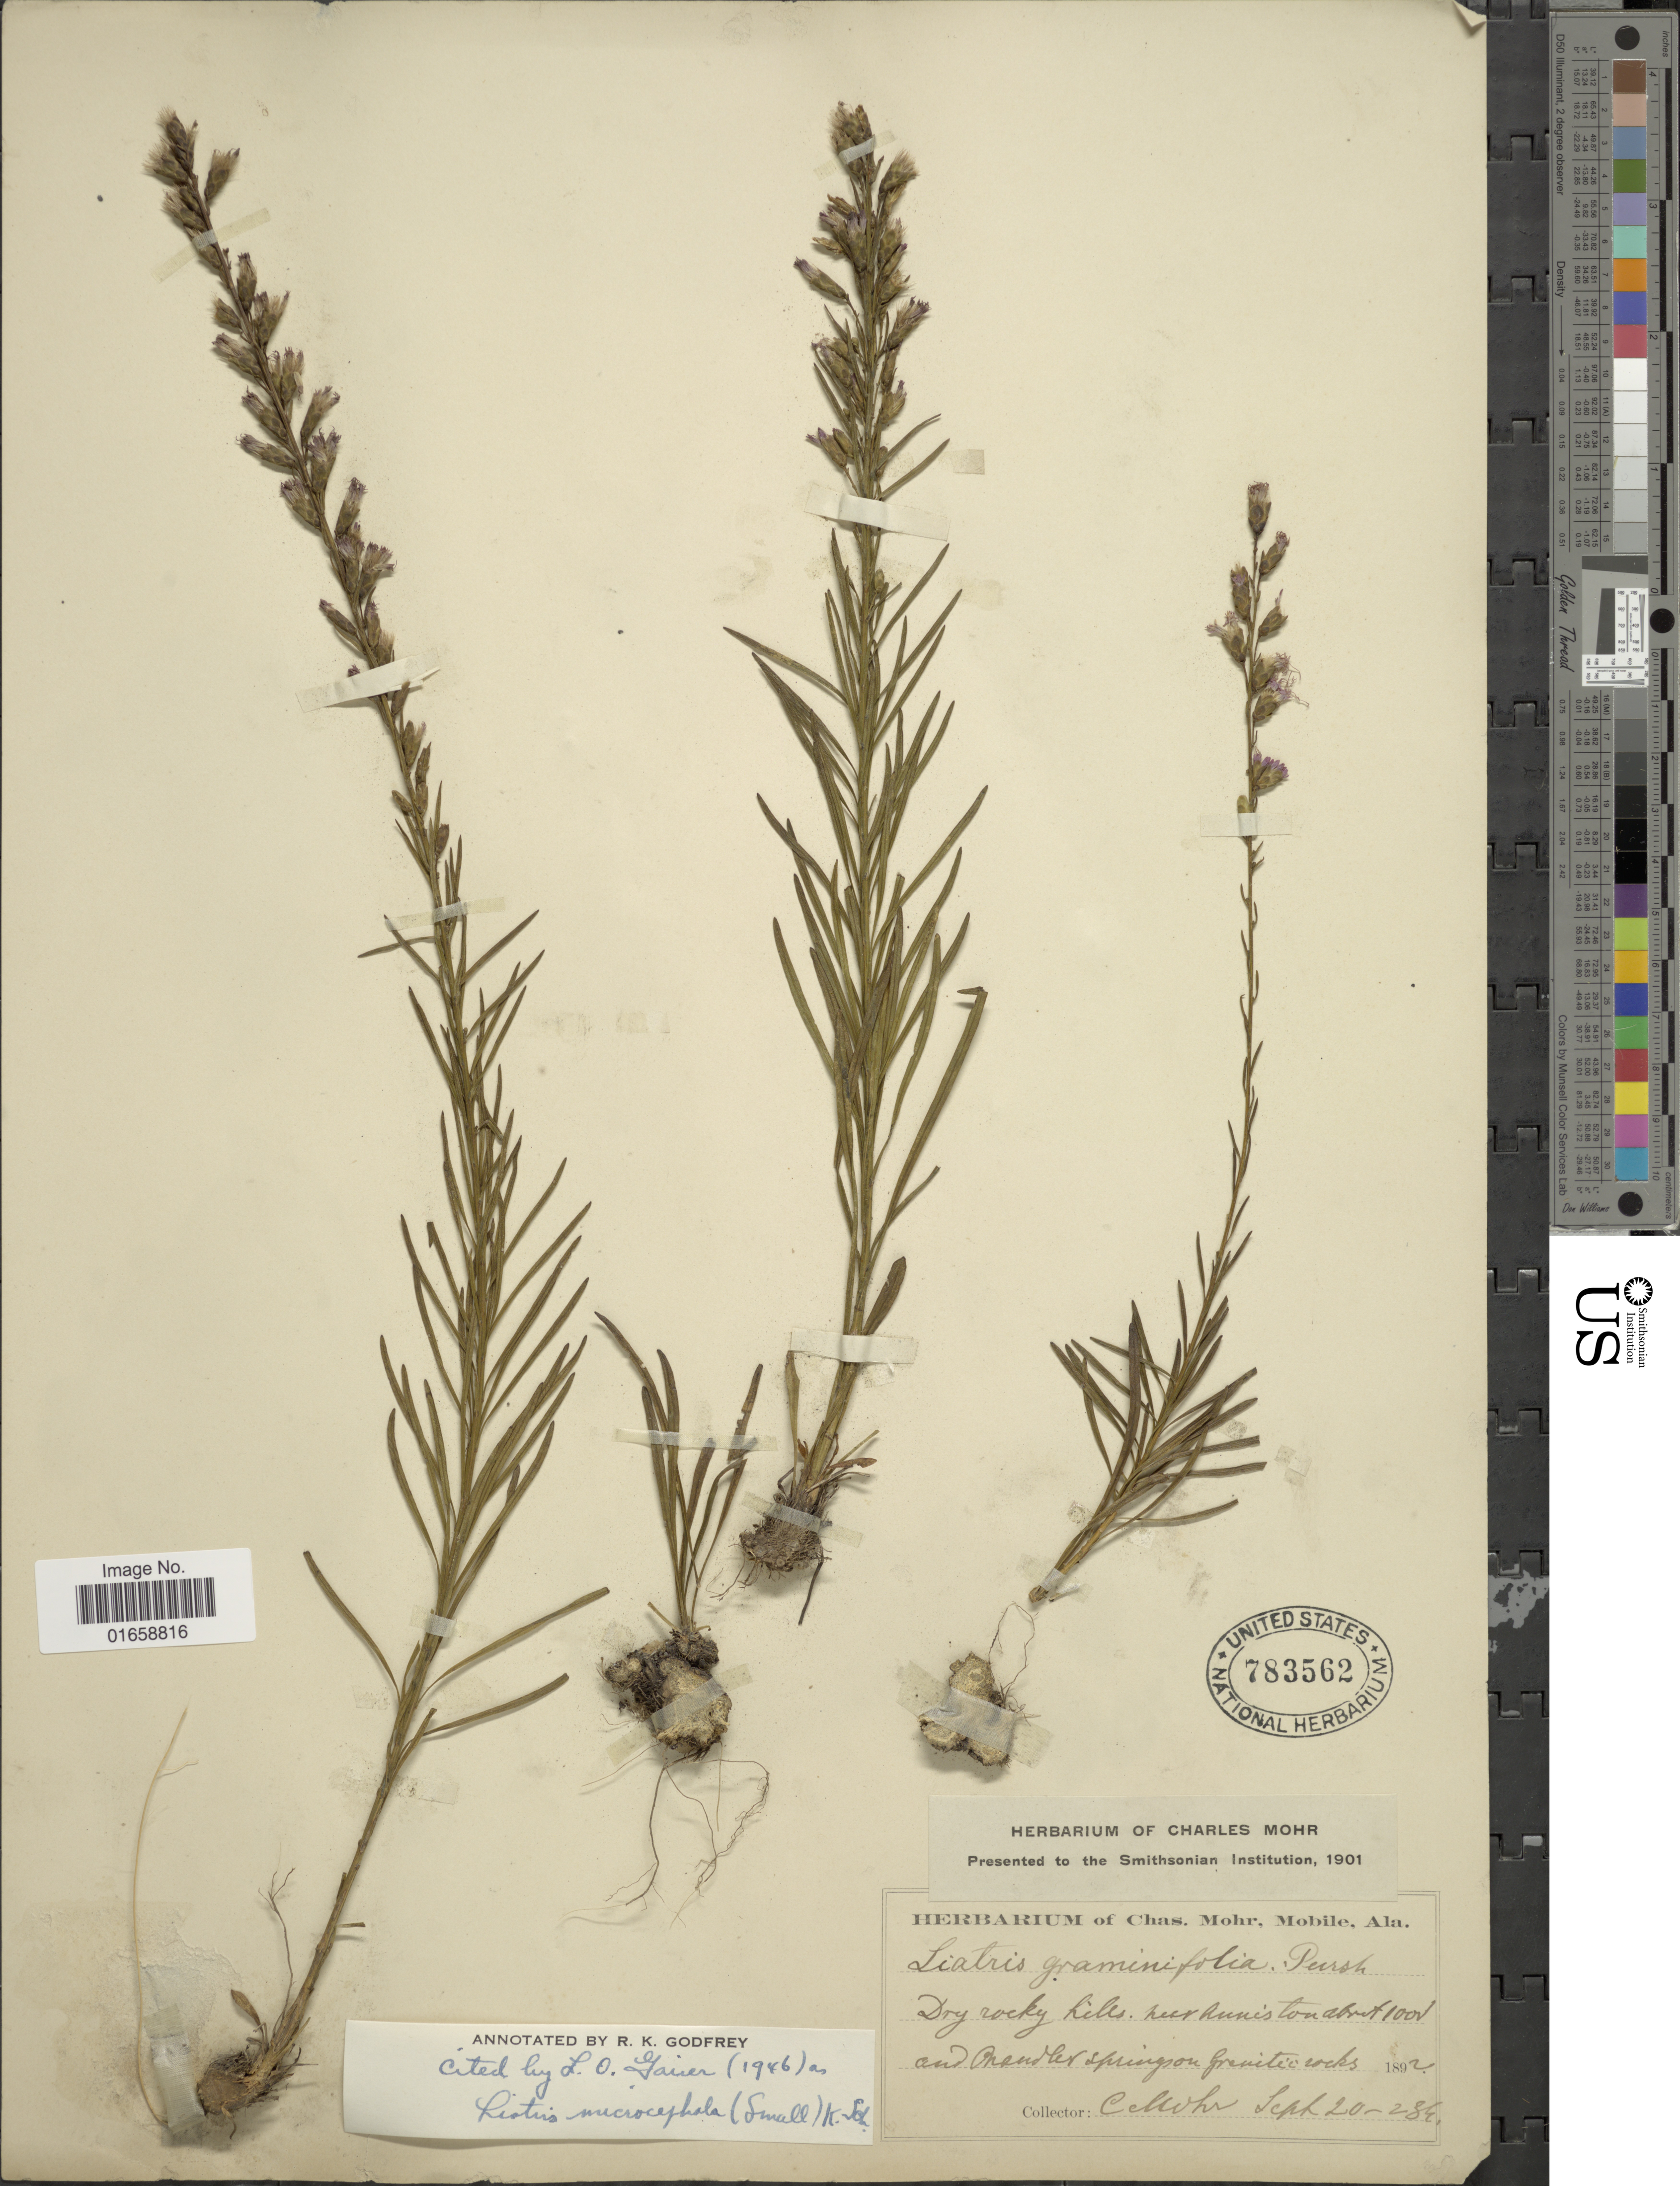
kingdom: Plantae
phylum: Tracheophyta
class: Magnoliopsida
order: Asterales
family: Asteraceae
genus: Liatris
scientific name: Liatris microcephala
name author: (Small) K. Schum.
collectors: Mohr, C. T. (herbarium)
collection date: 1984-09-20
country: United States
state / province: Alabama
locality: Dry rocky hills, near Anniston and Chandler springs.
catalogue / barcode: US 783562